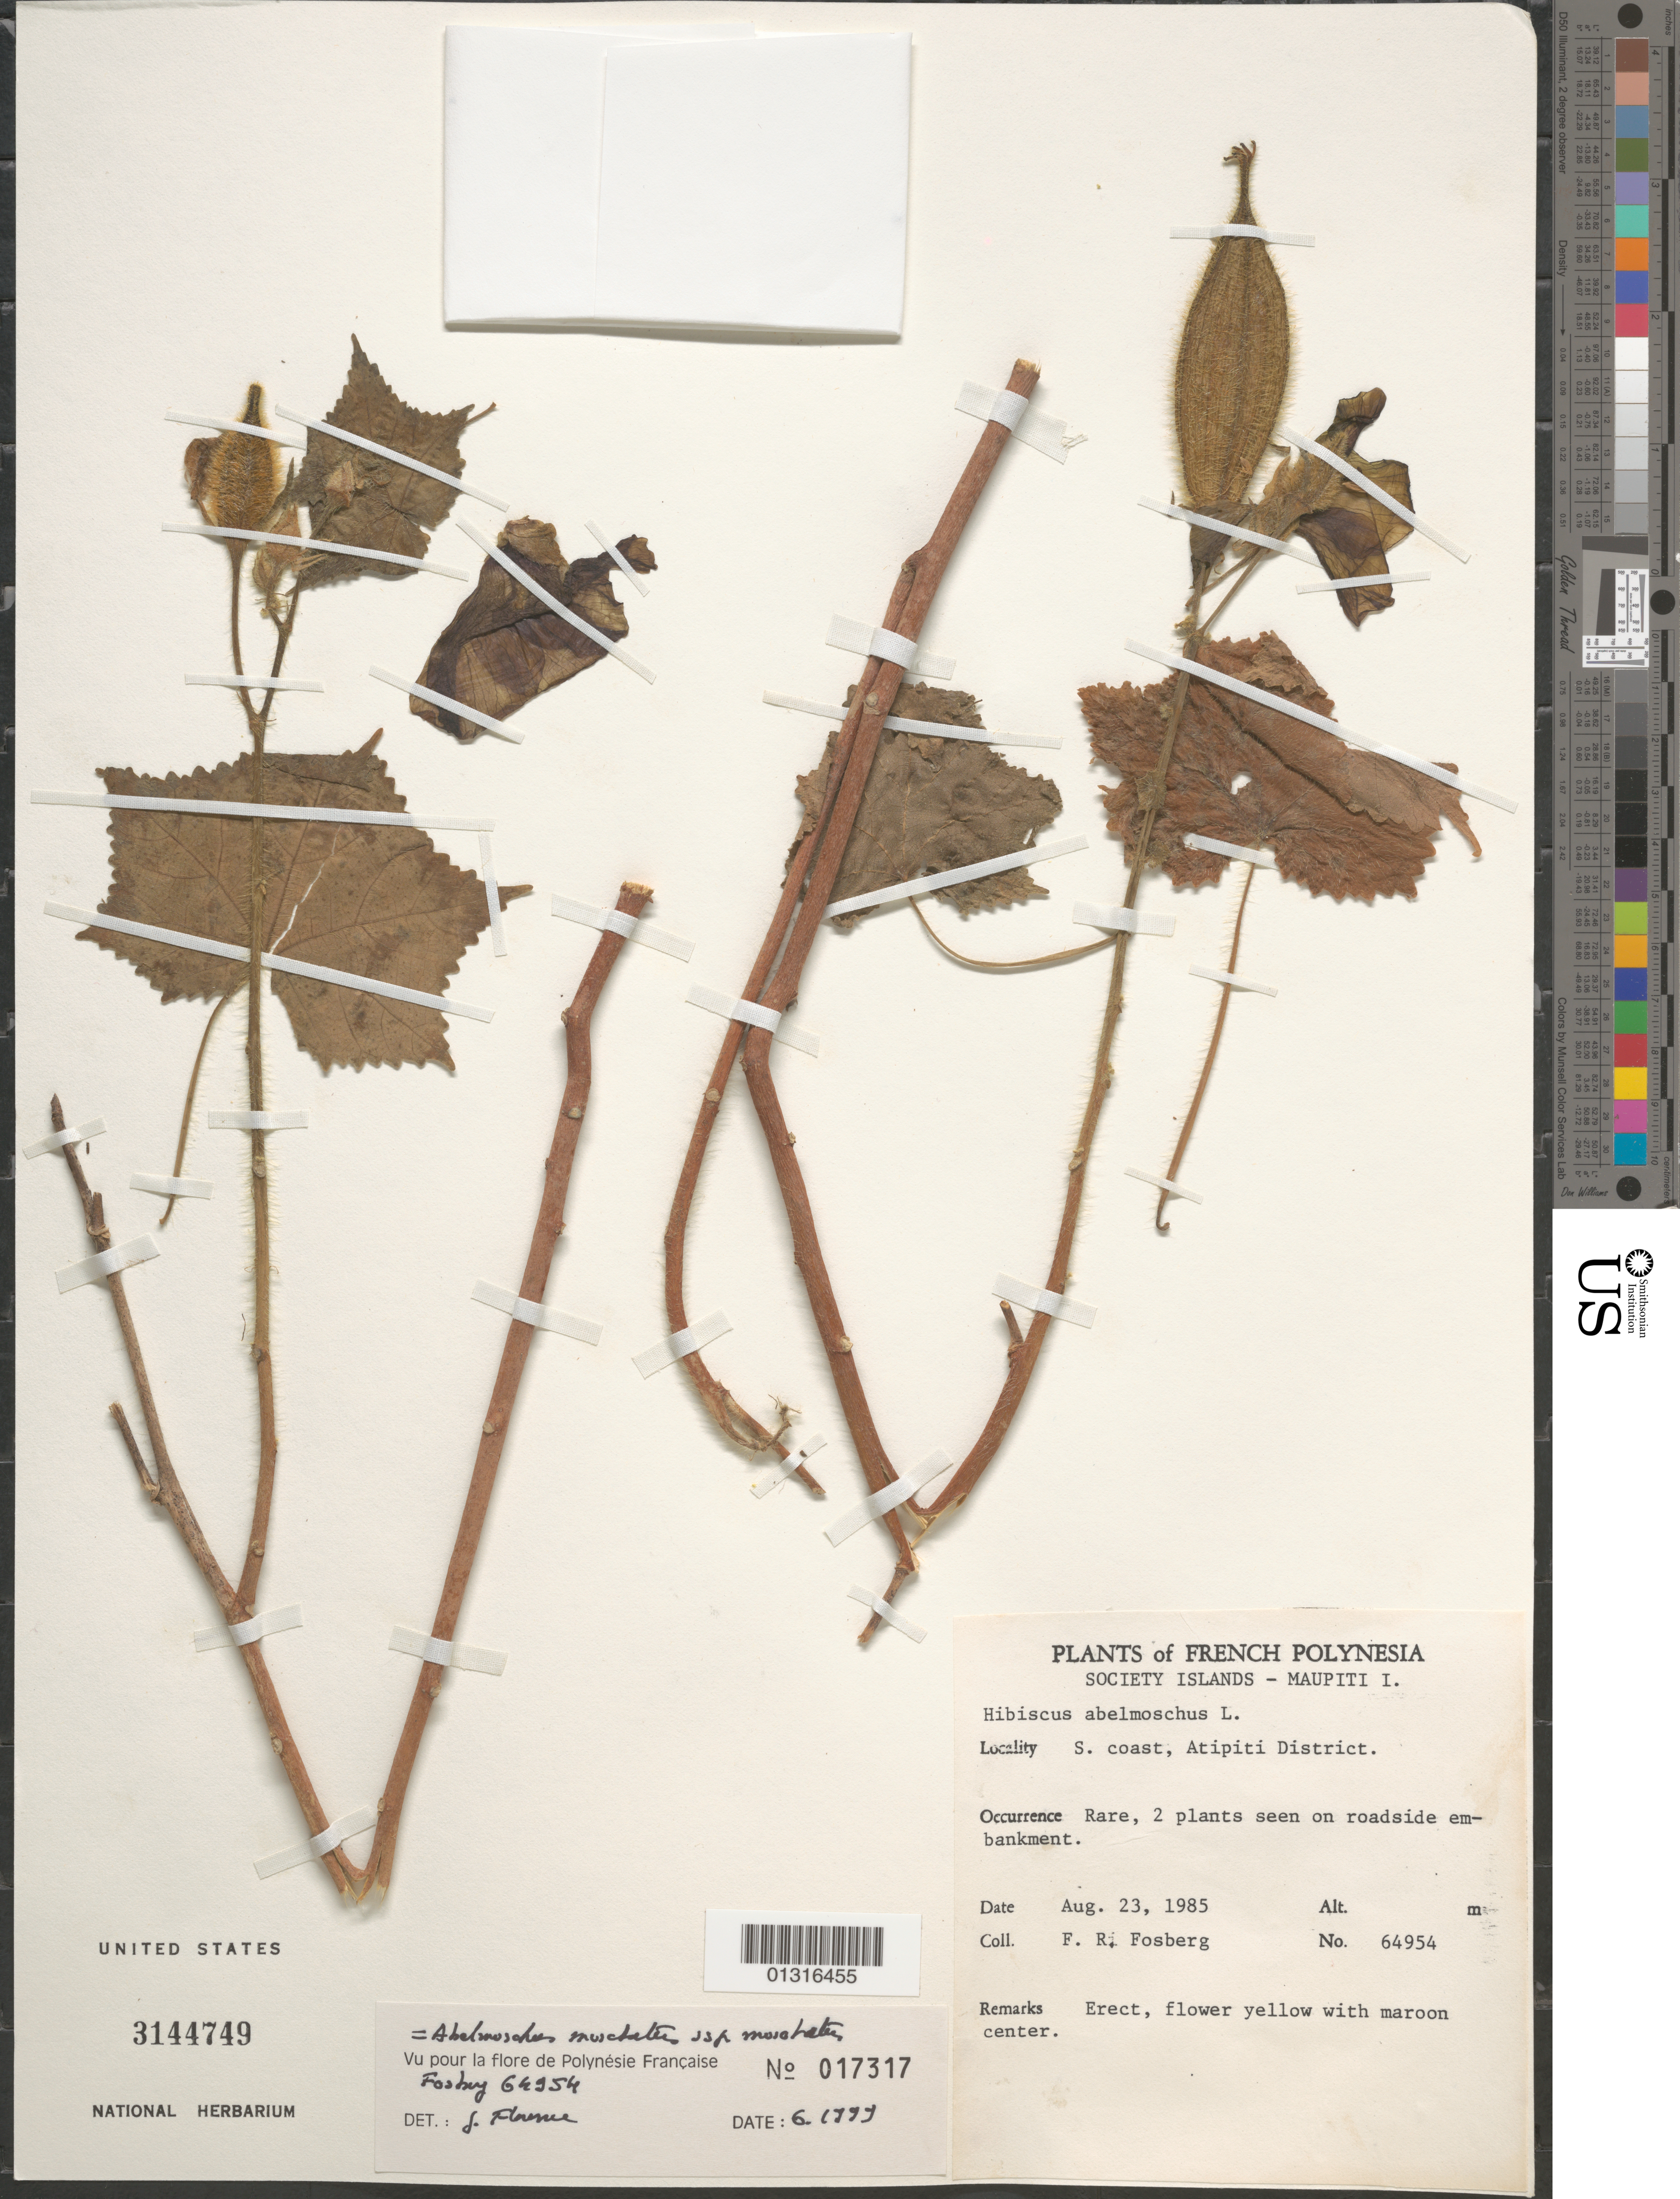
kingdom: Plantae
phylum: Tracheophyta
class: Magnoliopsida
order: Malvales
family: Malvaceae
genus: Abelmoschus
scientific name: Abelmoschus moschatus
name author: Medik.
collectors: F. R. Fosberg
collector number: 64954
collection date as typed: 23 Aug 1985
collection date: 1985-08-23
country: French Polynesia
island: Maupiti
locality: Atipiti District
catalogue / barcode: US 3144749